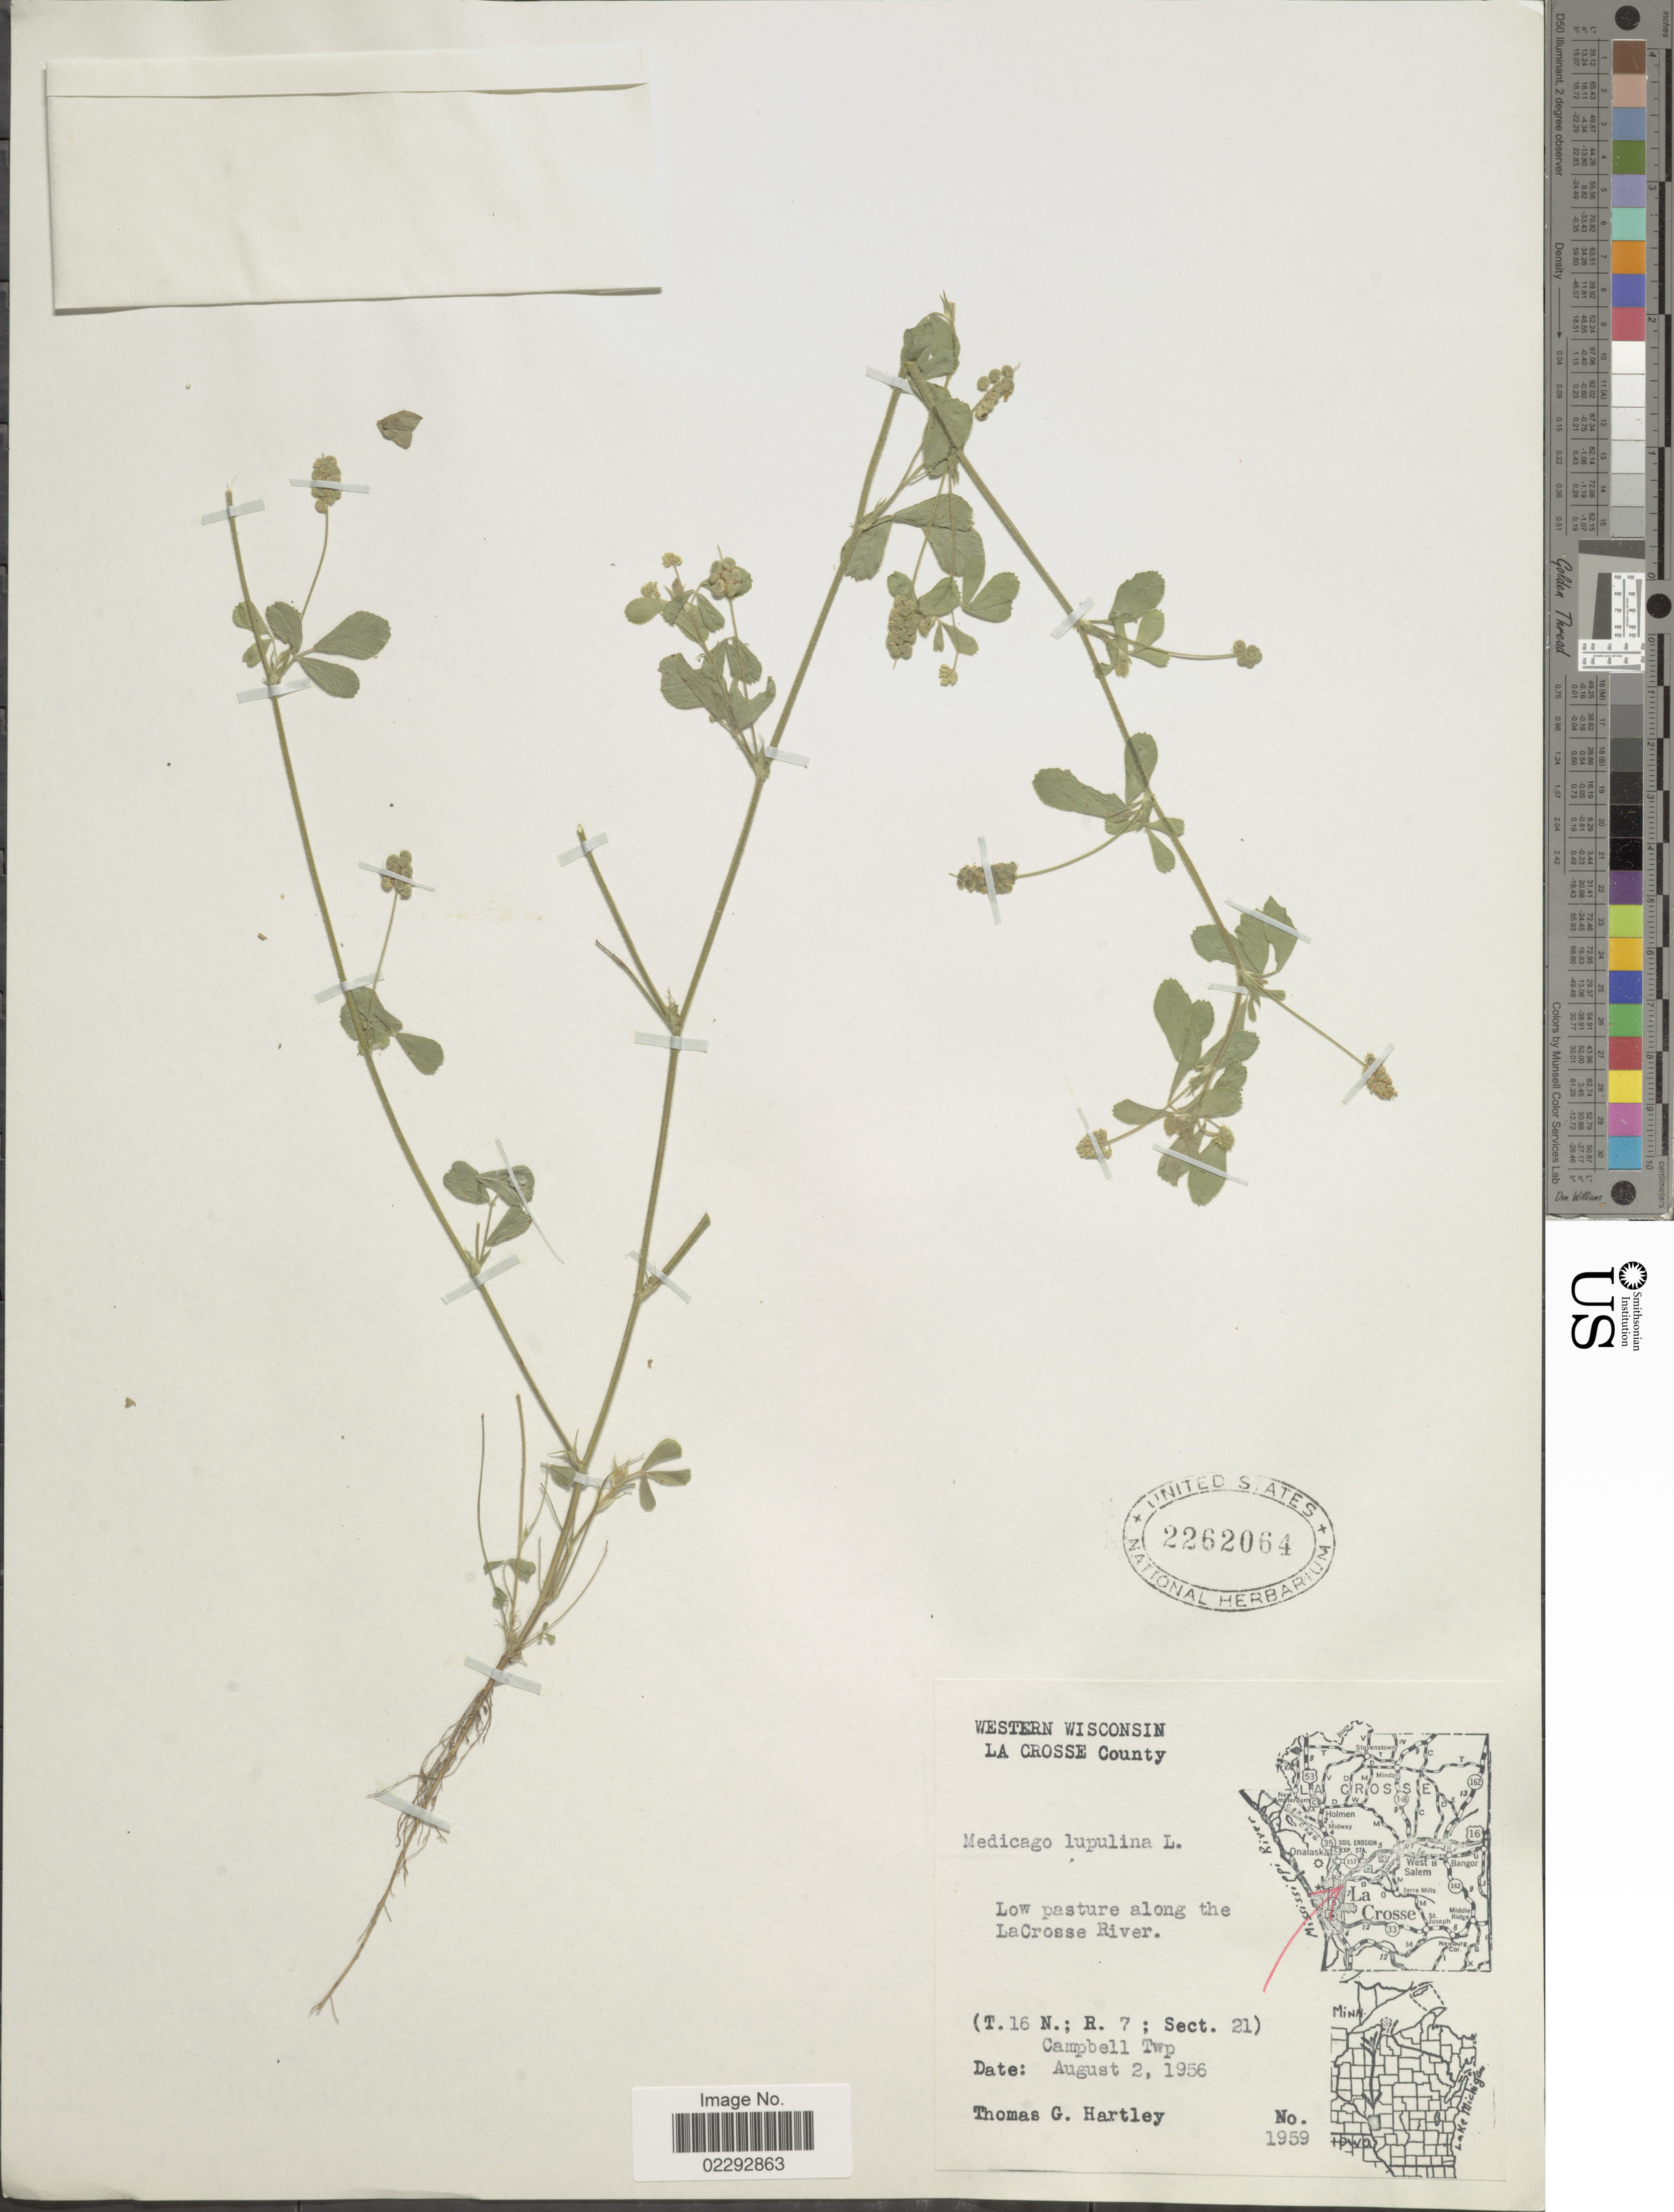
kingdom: Plantae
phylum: Tracheophyta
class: Magnoliopsida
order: Fabales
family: Fabaceae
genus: Medicago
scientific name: Medicago lupulina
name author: L.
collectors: T. G. Hartley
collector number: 1959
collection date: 1956-08-02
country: United States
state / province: Wisconsin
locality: Western Wisconsin, La Crosse County. Low pasture along the LaCrosse River. (T.16 N.; R.7; Sect.21 Cambell Twp).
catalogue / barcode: US 2262064